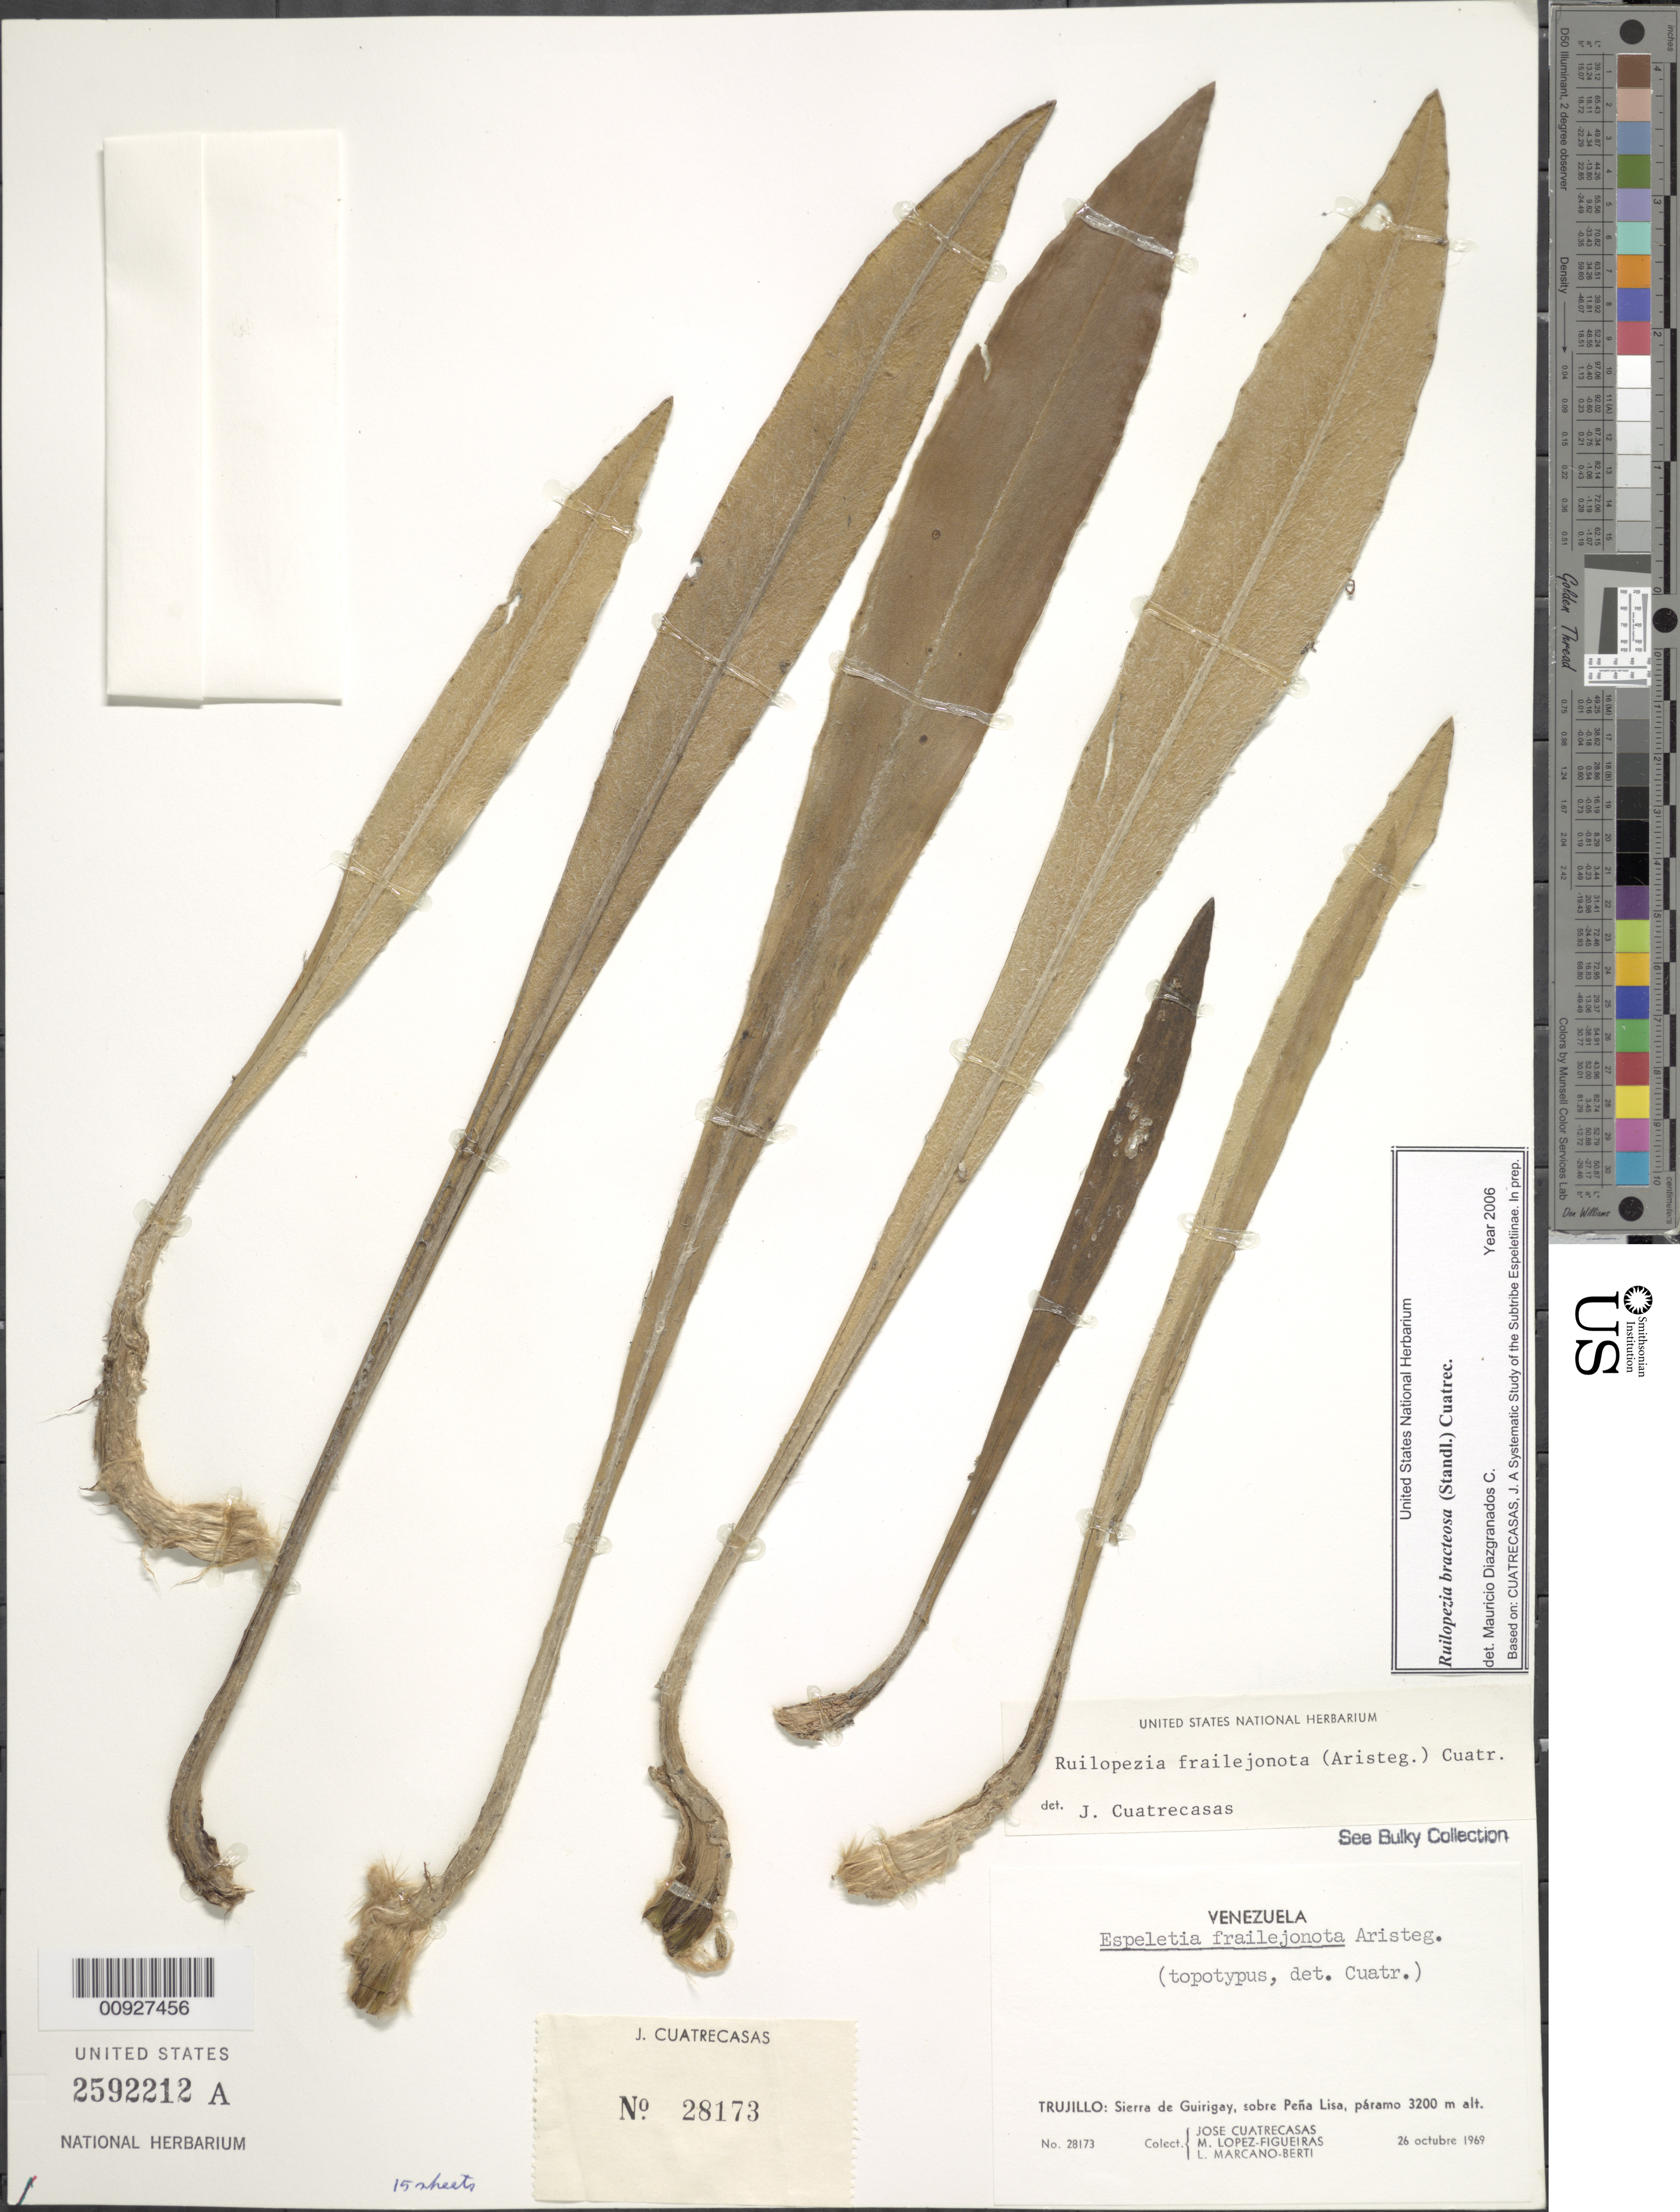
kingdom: Plantae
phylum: Tracheophyta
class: Magnoliopsida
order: Asterales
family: Asteraceae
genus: Ruilopezia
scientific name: Ruilopezia bracteosa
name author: (Standl.) Cuatrec.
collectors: J. Cuatrecasas, M. López Figueiras & L. Marcano-Berti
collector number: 28173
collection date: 1969-10-26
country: Venezuela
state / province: Trujillo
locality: Sierra de Guirigay, sobre Pena Lisa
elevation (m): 3200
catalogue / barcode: US 2592212A